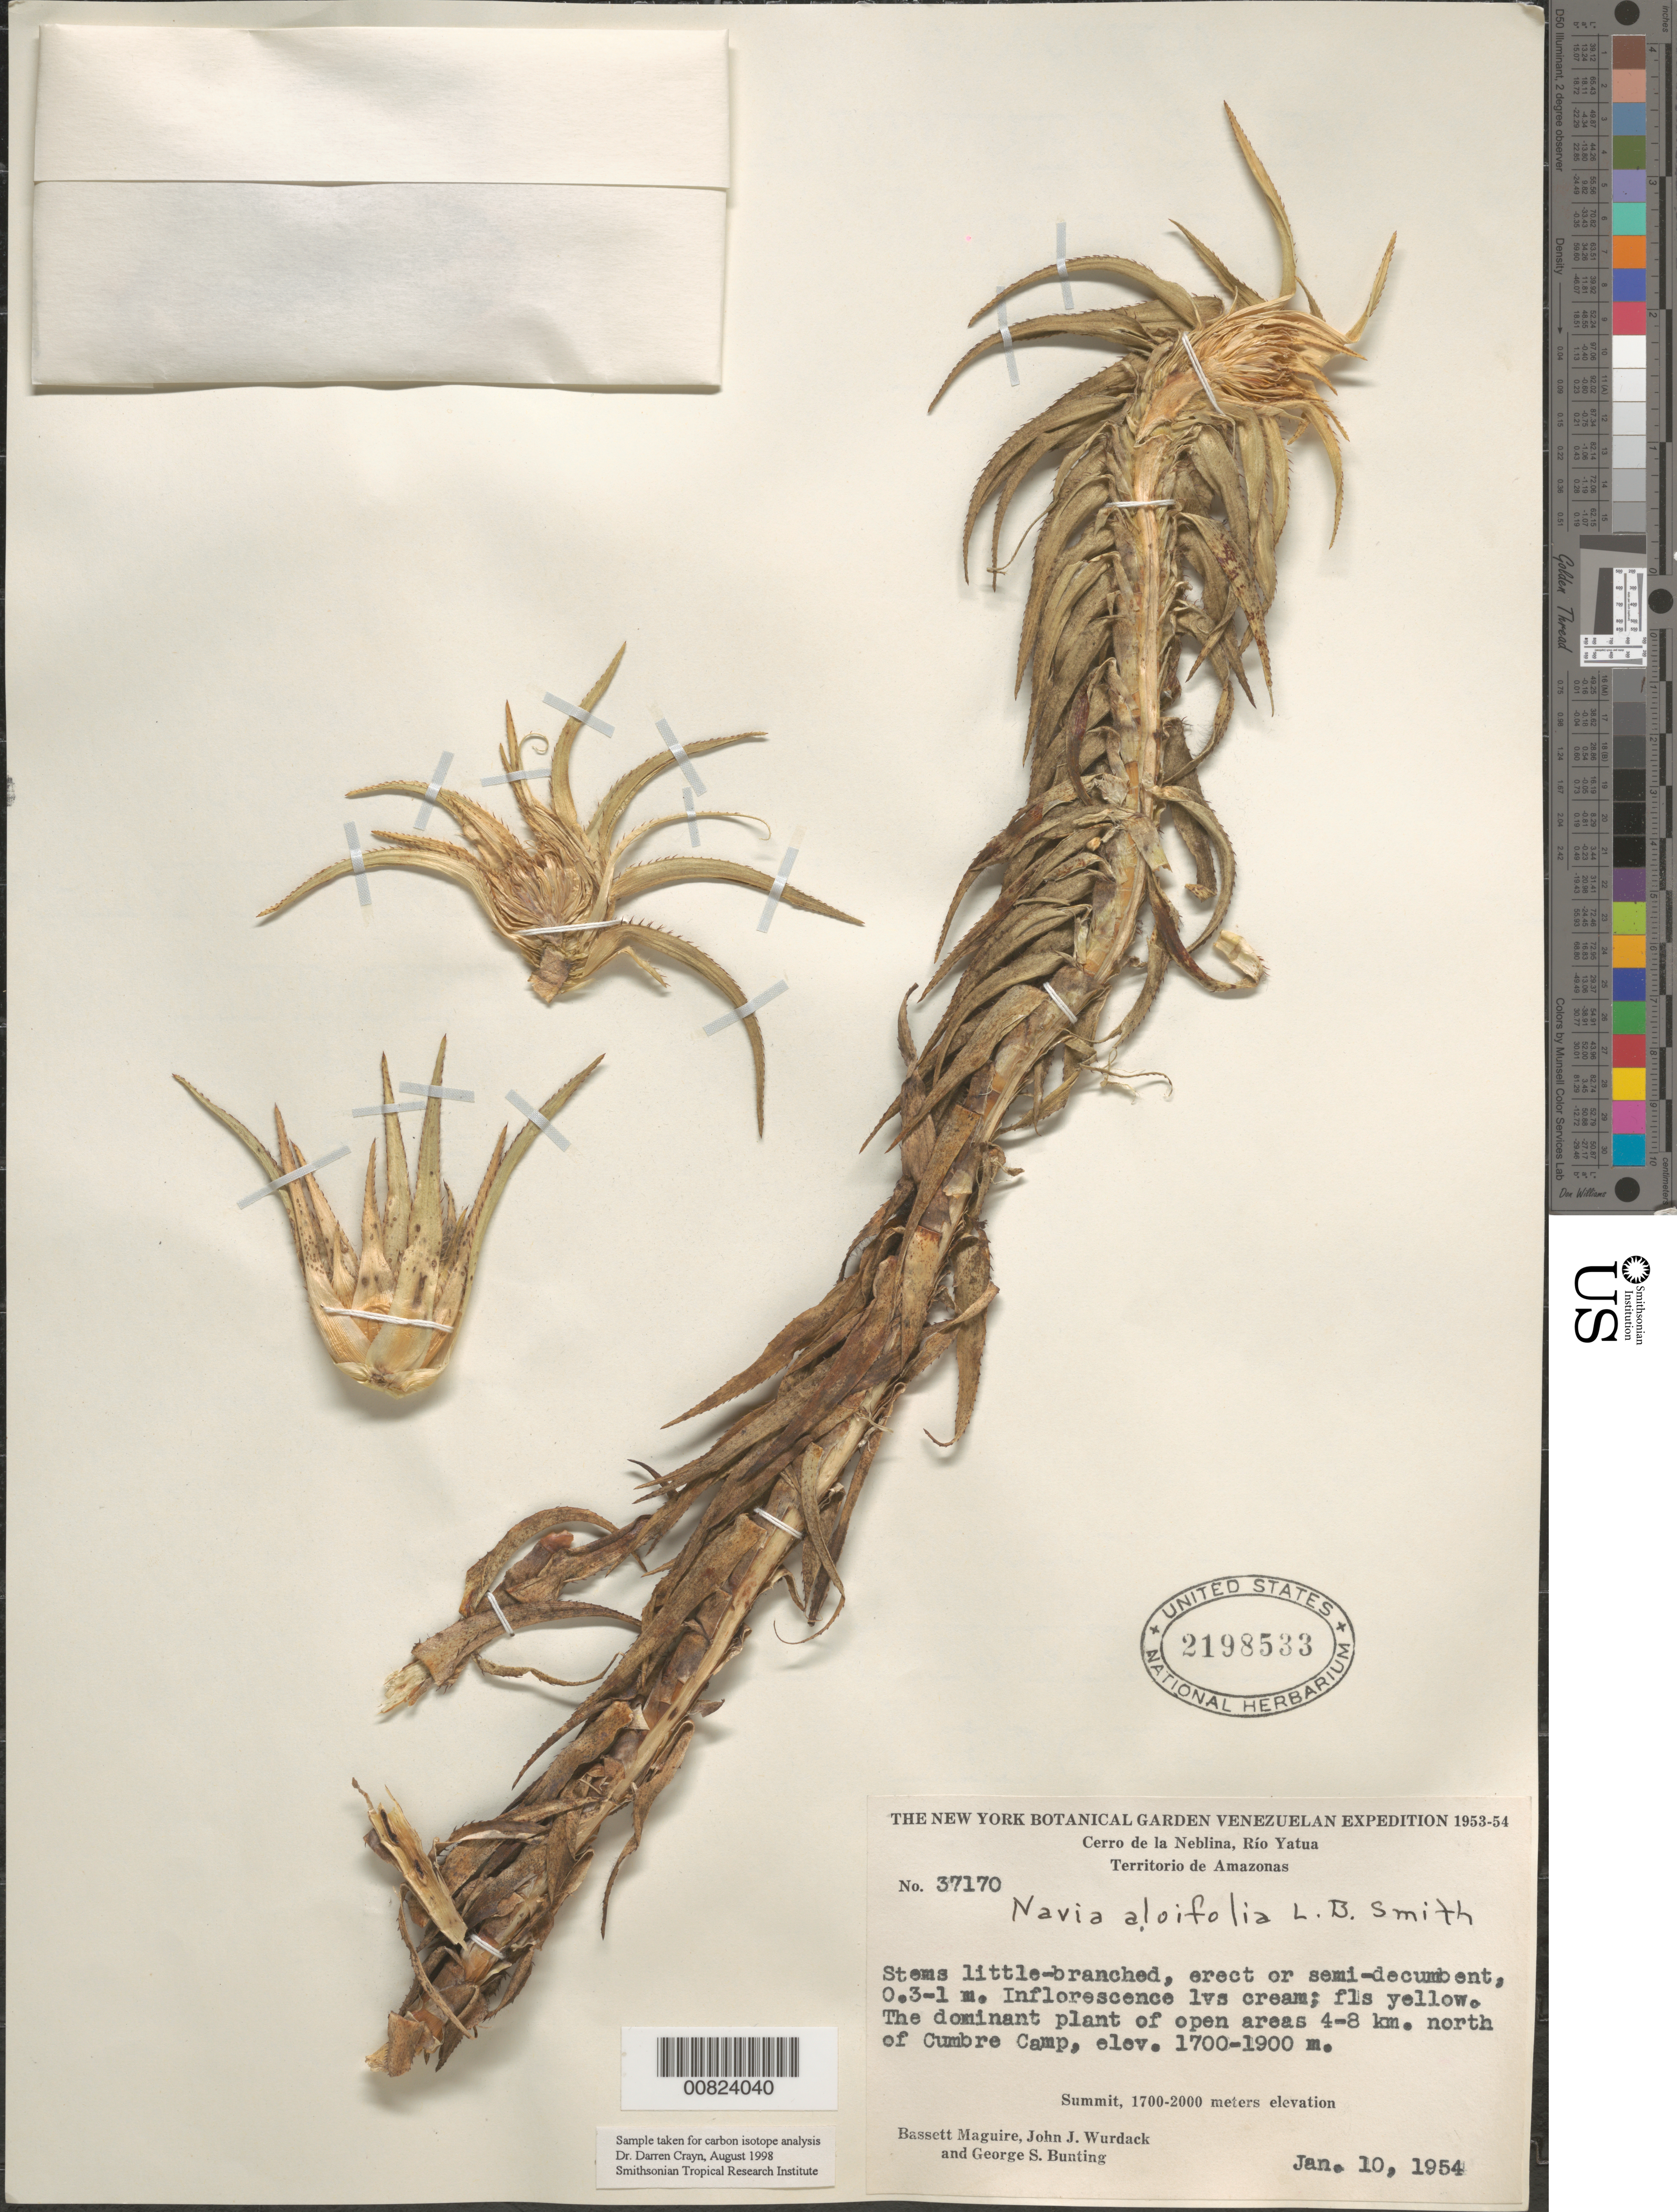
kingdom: Plantae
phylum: Tracheophyta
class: Liliopsida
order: Poales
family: Bromeliaceae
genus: Navia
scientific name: Navia aloifolia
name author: L.B. Sm.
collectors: B. Maguire, J. J. Wurdack & G. S. Bunting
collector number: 37170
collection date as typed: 10-Jan-54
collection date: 1954-01-10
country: Venezuela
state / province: Amazonas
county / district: Río Negro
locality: Cerro de la Neblina, Río Yatua, 1 km N of Cumbre Camp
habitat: Open areas 4-8km N of cumbre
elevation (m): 1700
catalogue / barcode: US 2198533